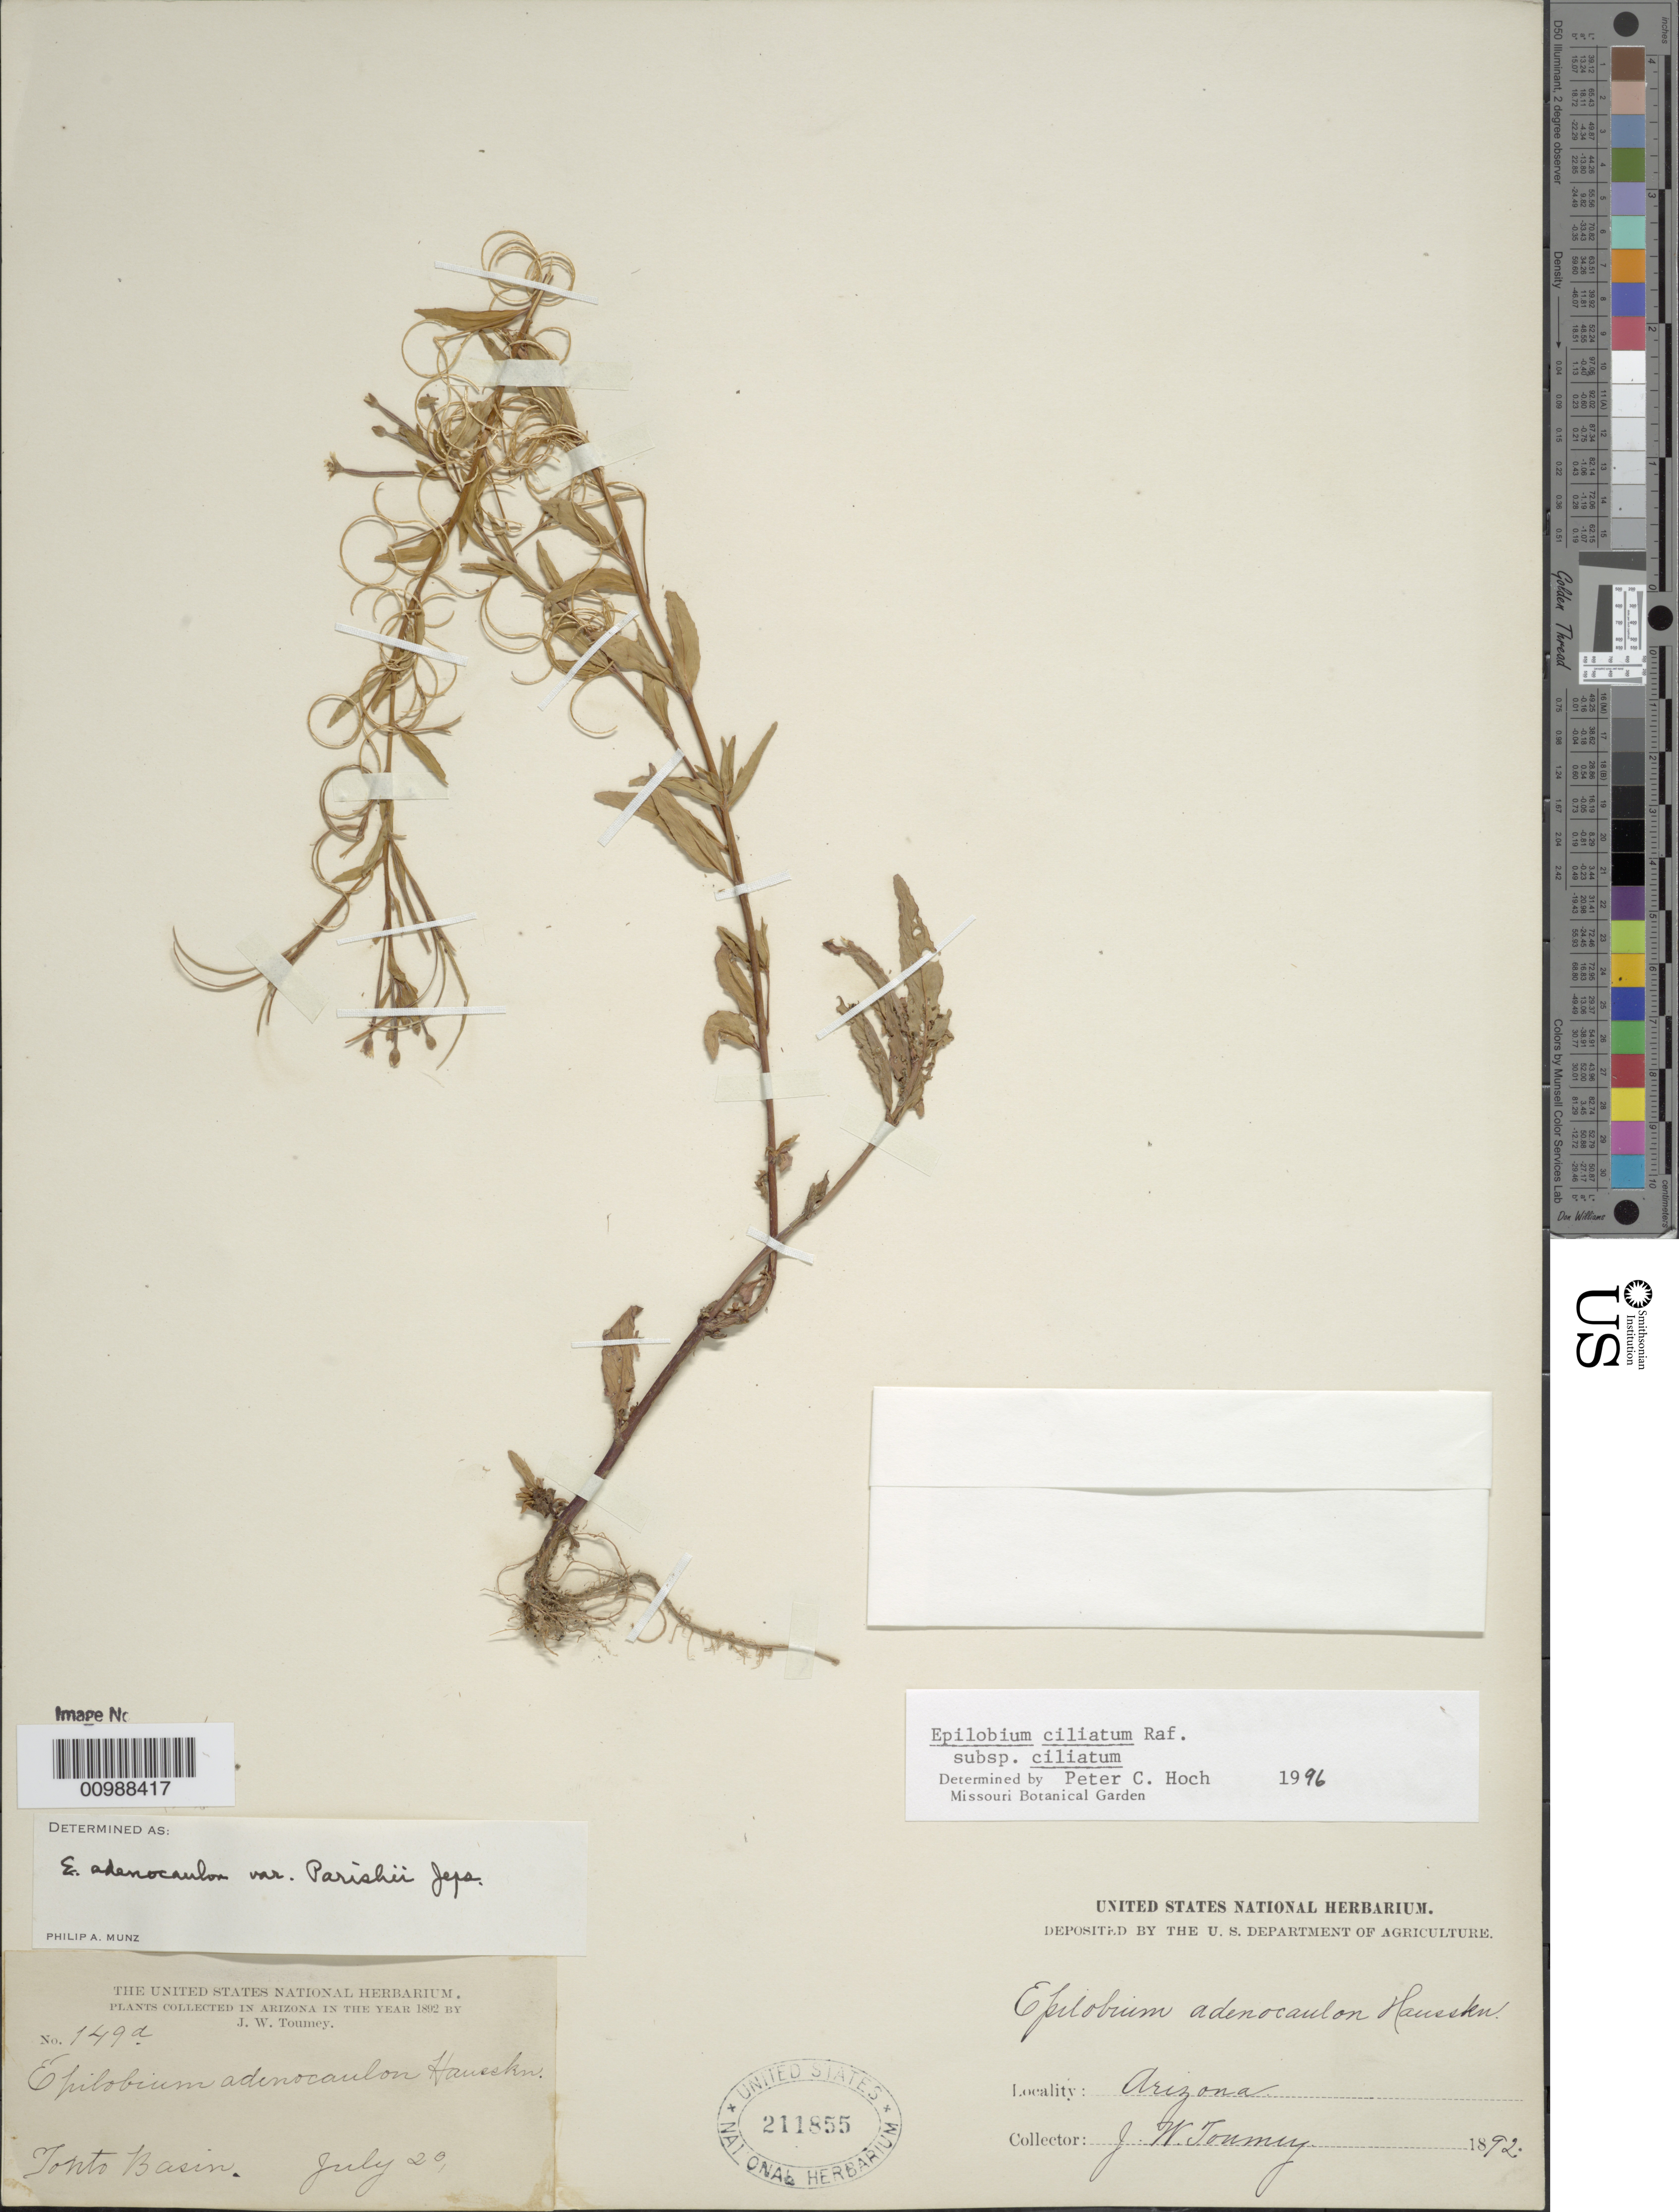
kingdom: Plantae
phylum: Tracheophyta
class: Magnoliopsida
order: Myrtales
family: Onagraceae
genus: Epilobium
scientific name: Epilobium ciliatum subsp. ciliatum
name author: Raf.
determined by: Hoch, P. C.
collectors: J. W. Toumey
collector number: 149A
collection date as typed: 20 Jul 1892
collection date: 1892-07-20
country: United States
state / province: Arizona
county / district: Gila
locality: Tonto Basin.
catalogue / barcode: US 211855